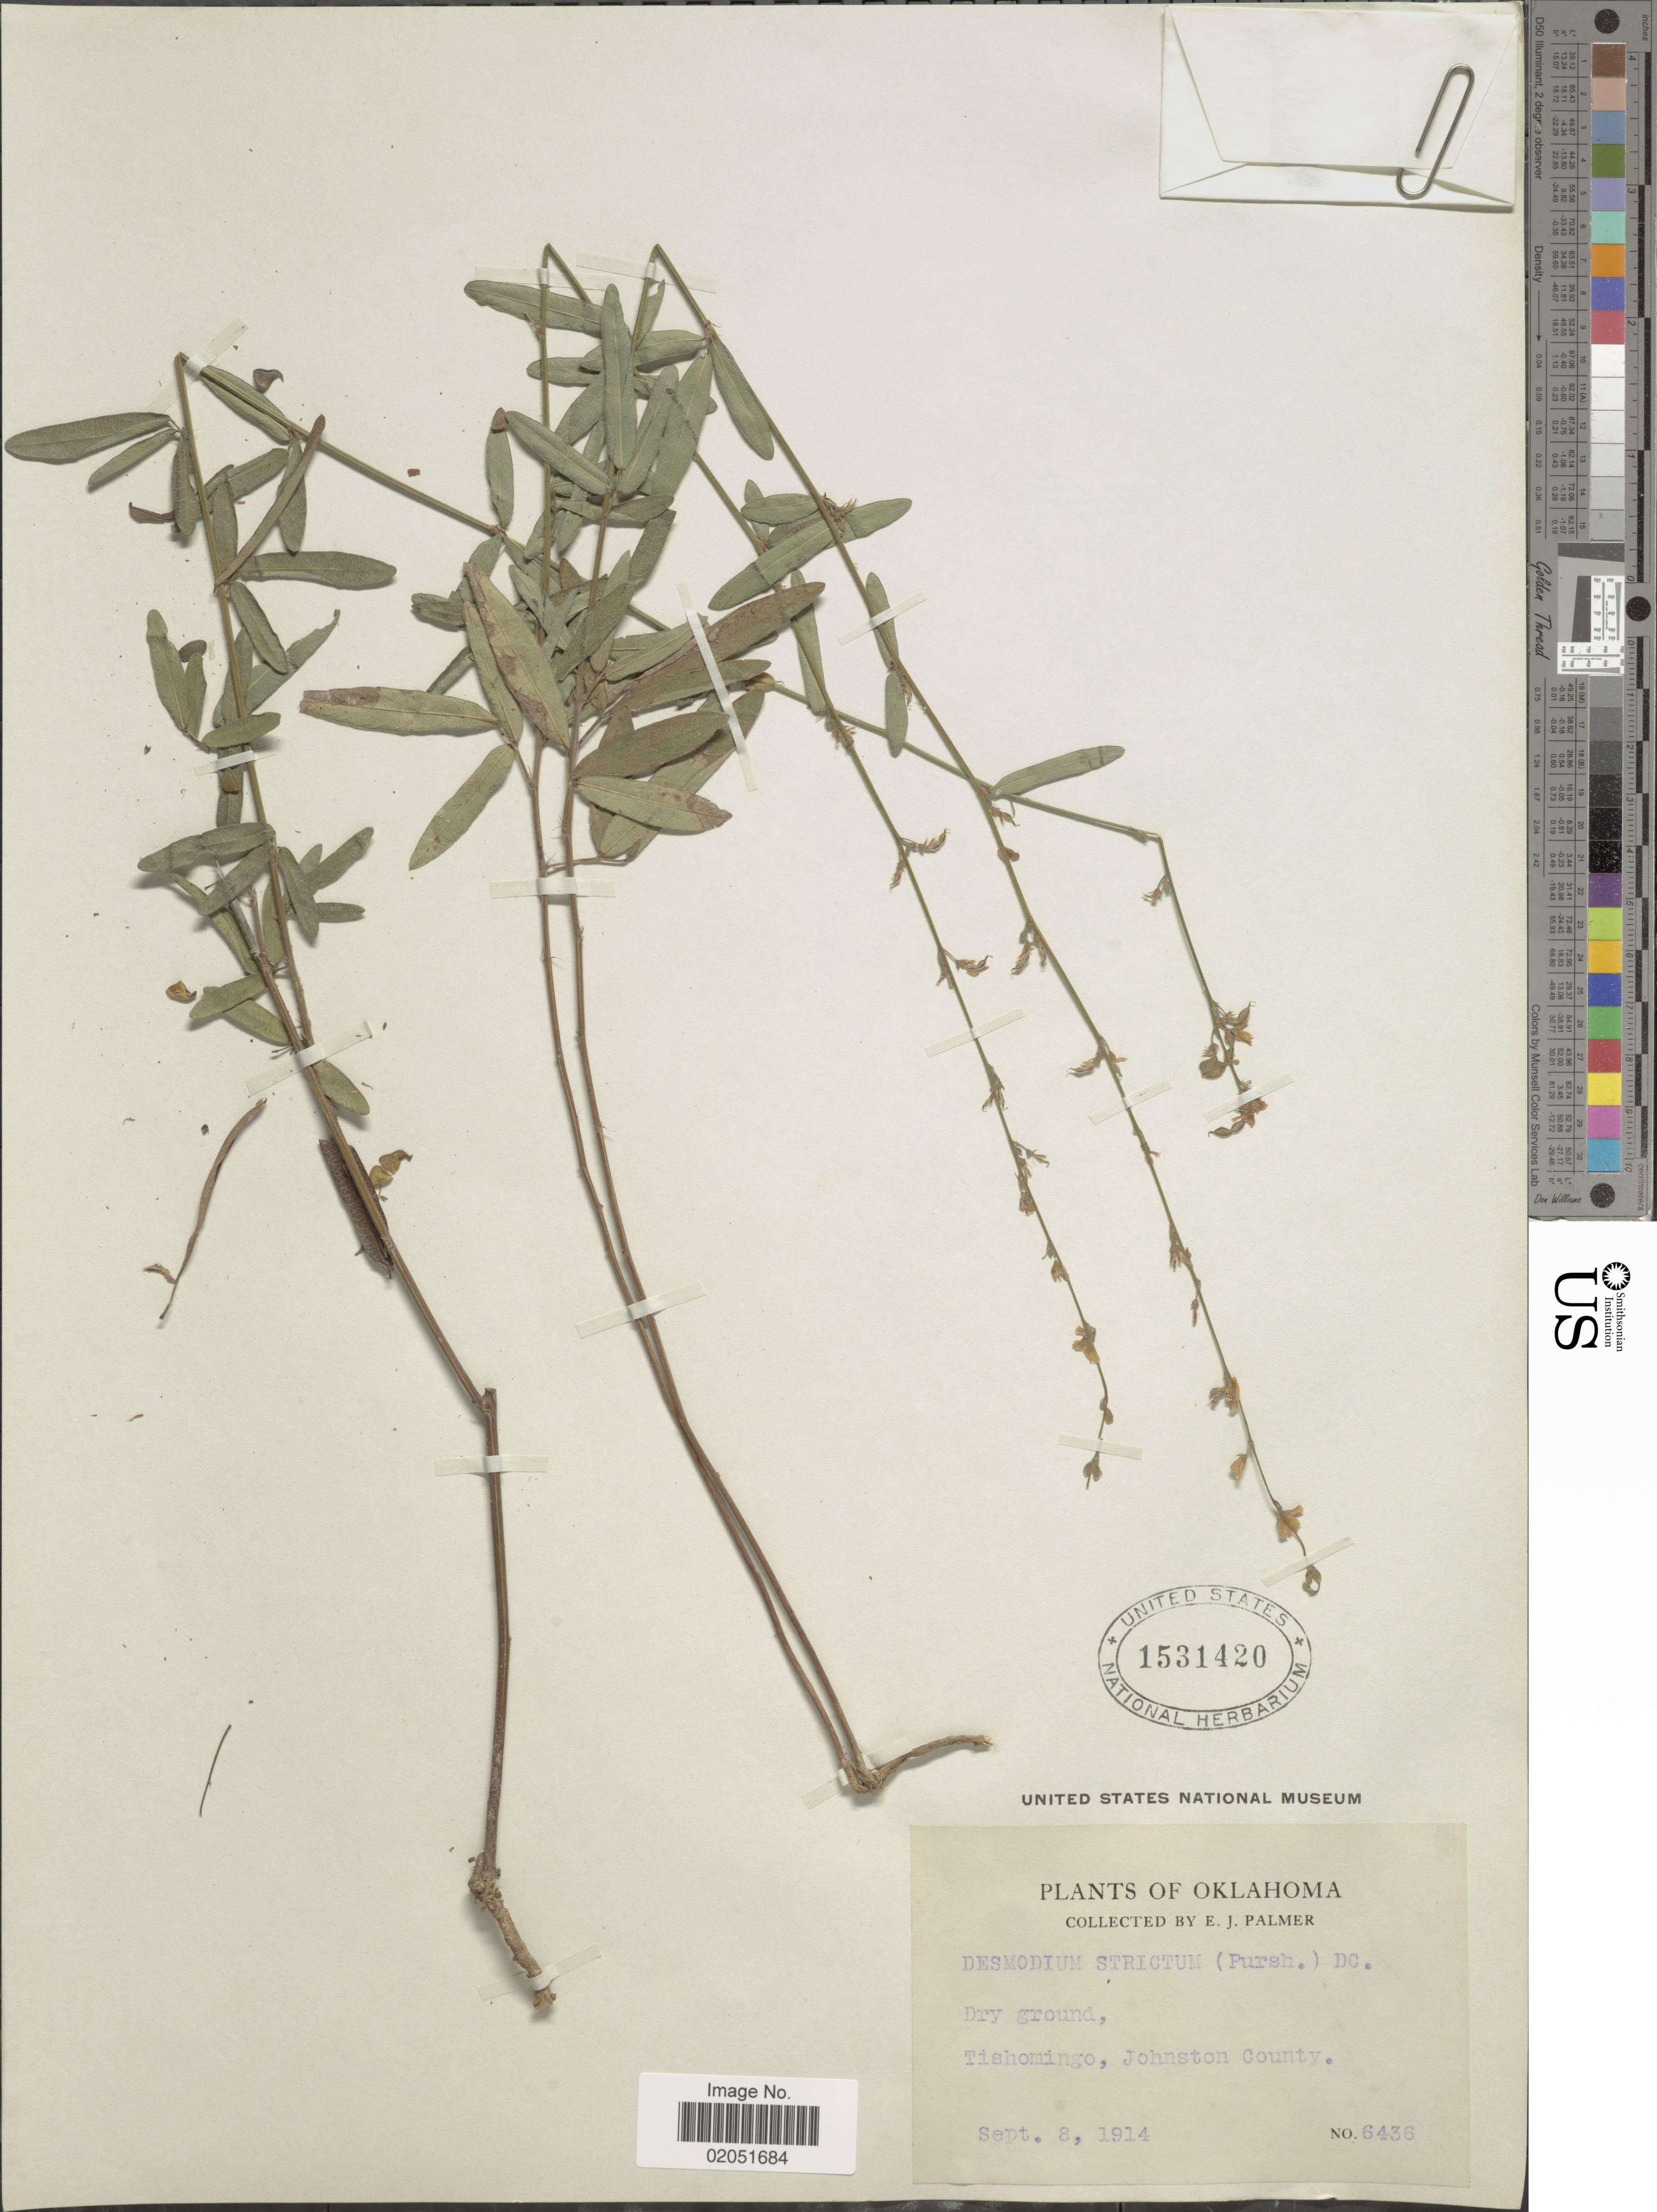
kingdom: Plantae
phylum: Tracheophyta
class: Magnoliopsida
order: Fabales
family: Fabaceae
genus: Desmodium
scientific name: Desmodium strictum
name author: (Pursh) DC.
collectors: E. J. Palmer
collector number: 6436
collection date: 1914-09-08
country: United States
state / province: Oklahoma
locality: Tishomingo, Johnston County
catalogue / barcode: US 1531420